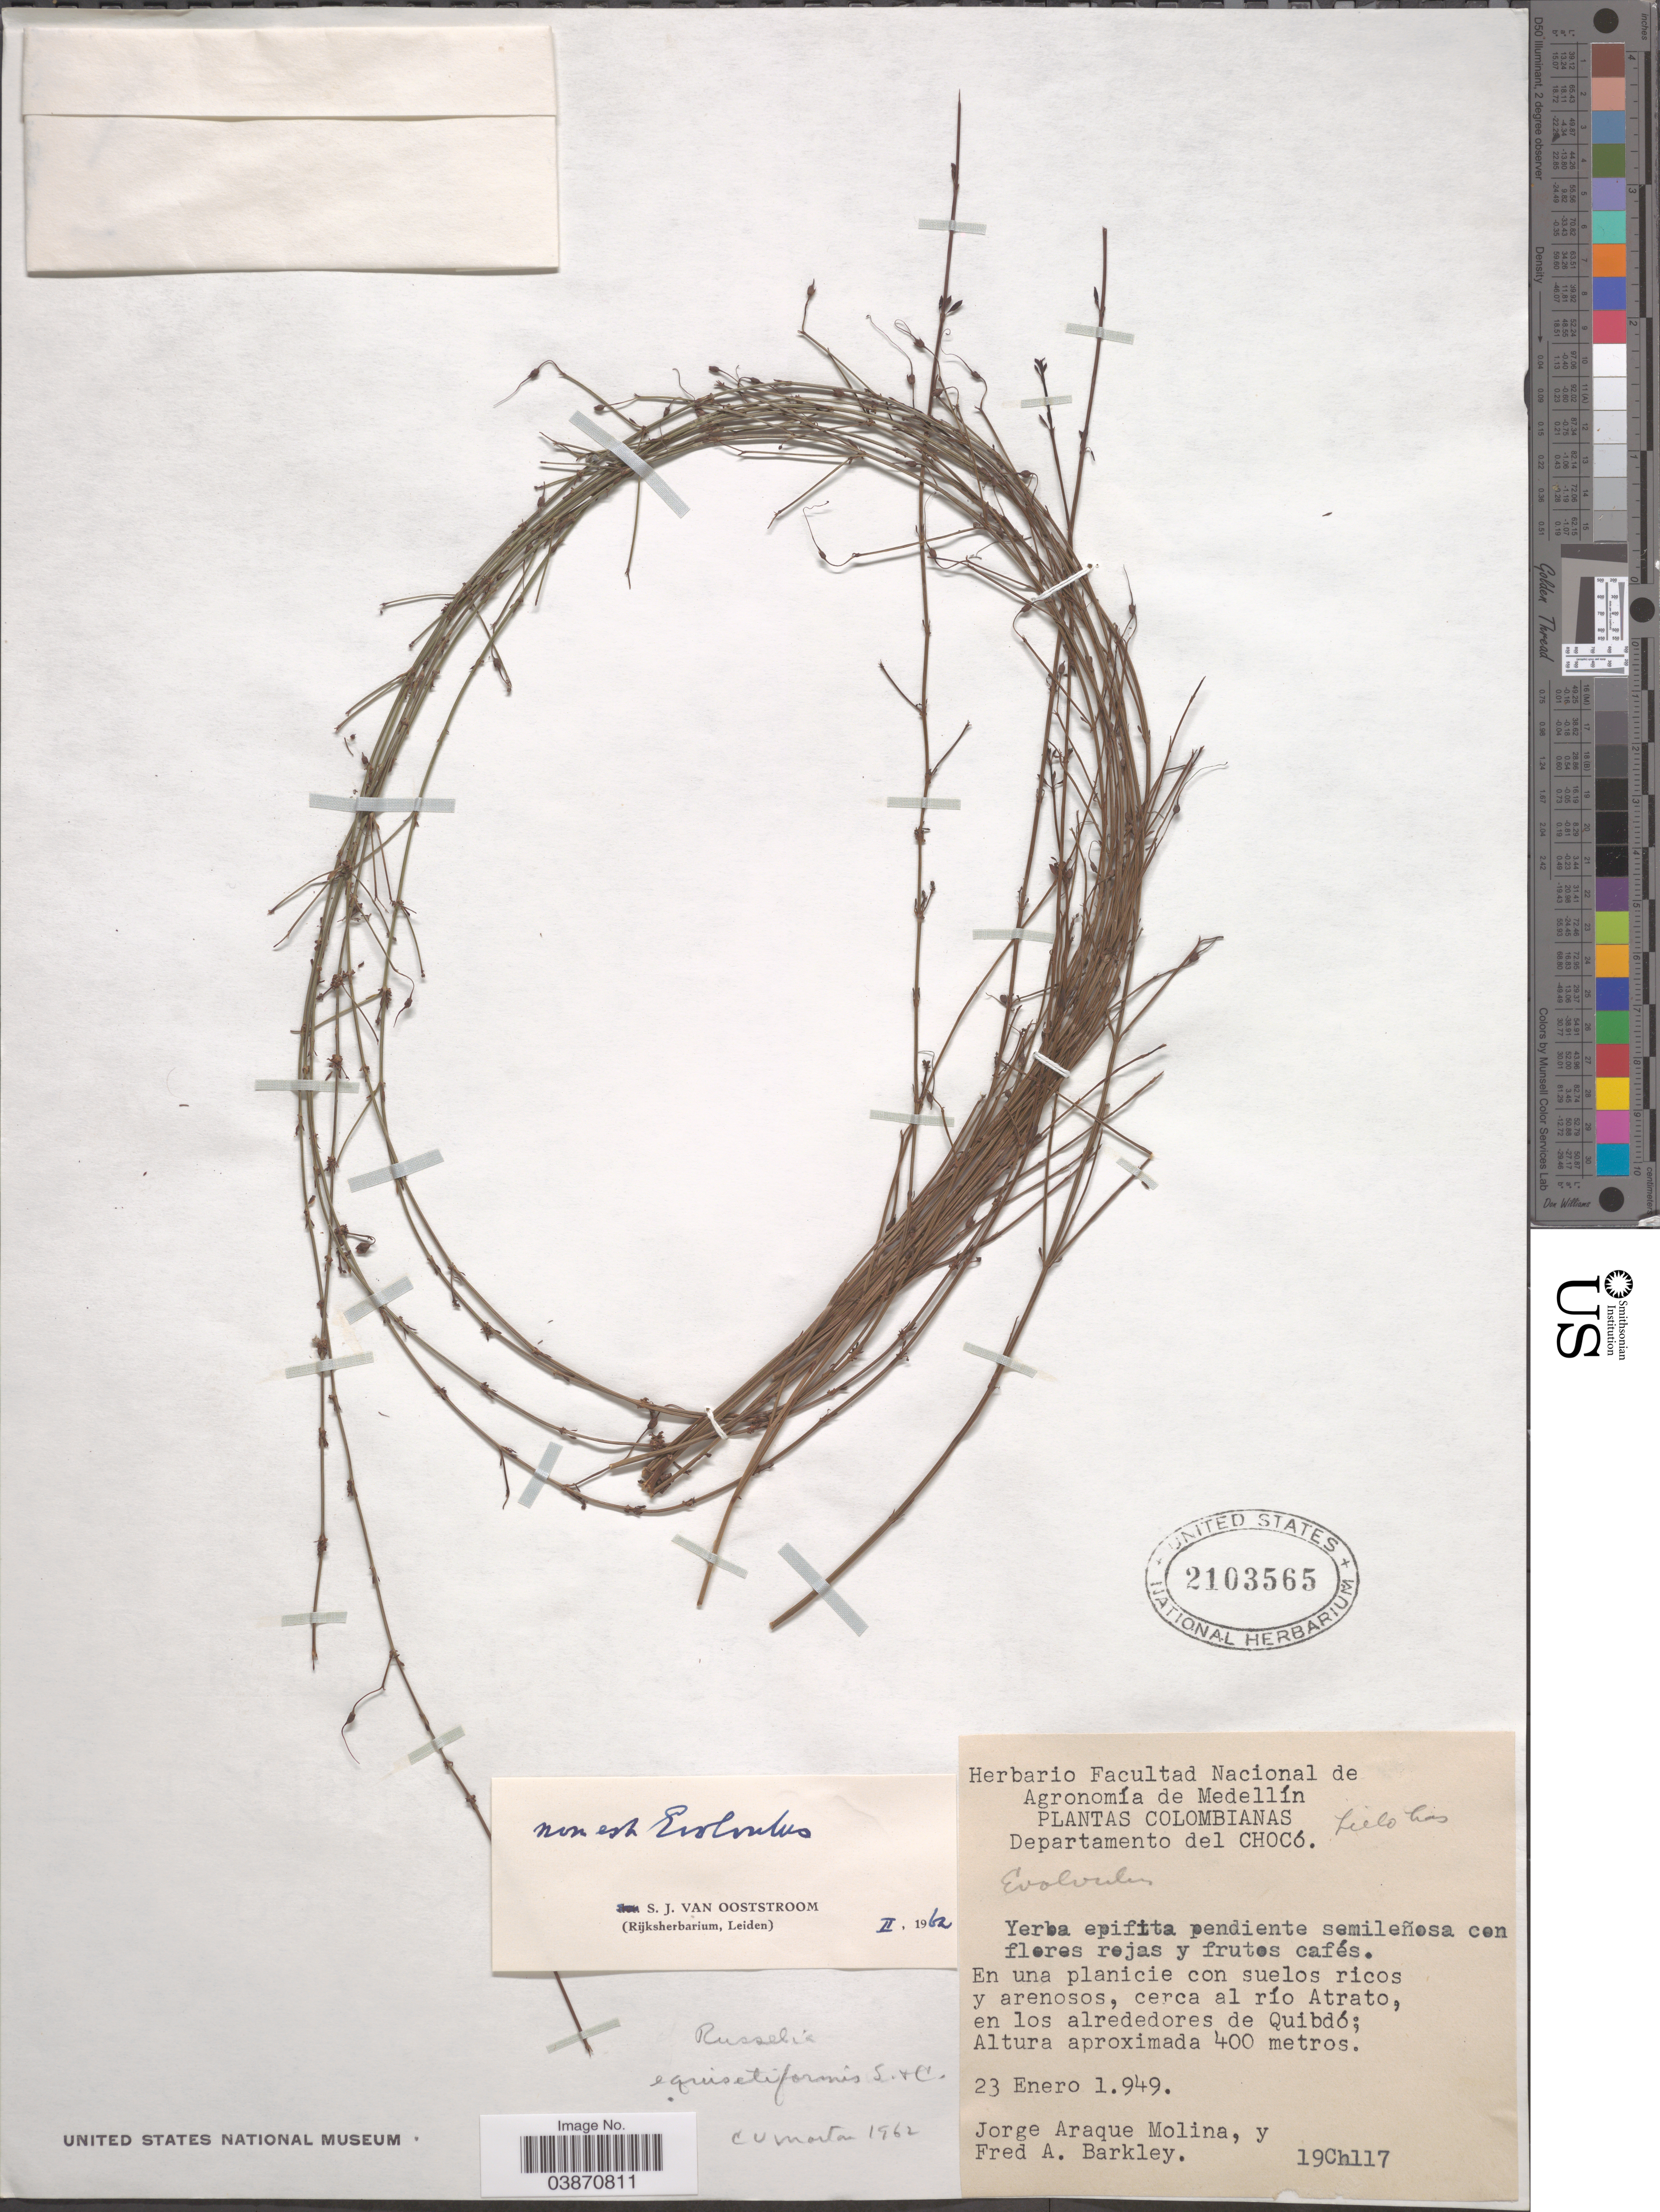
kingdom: Plantae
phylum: Tracheophyta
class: Magnoliopsida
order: Lamiales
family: Plantaginaceae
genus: Russelia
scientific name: Russelia juncea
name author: Zucc.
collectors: J. Araque Molina & F. A. Barkley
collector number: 19Ch117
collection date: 1949-01-23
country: Colombia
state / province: Chocó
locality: Departamento del Chocó. Cerca al río Atrato, en los alrededores de Quibdó.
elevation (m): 400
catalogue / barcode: US 2103565